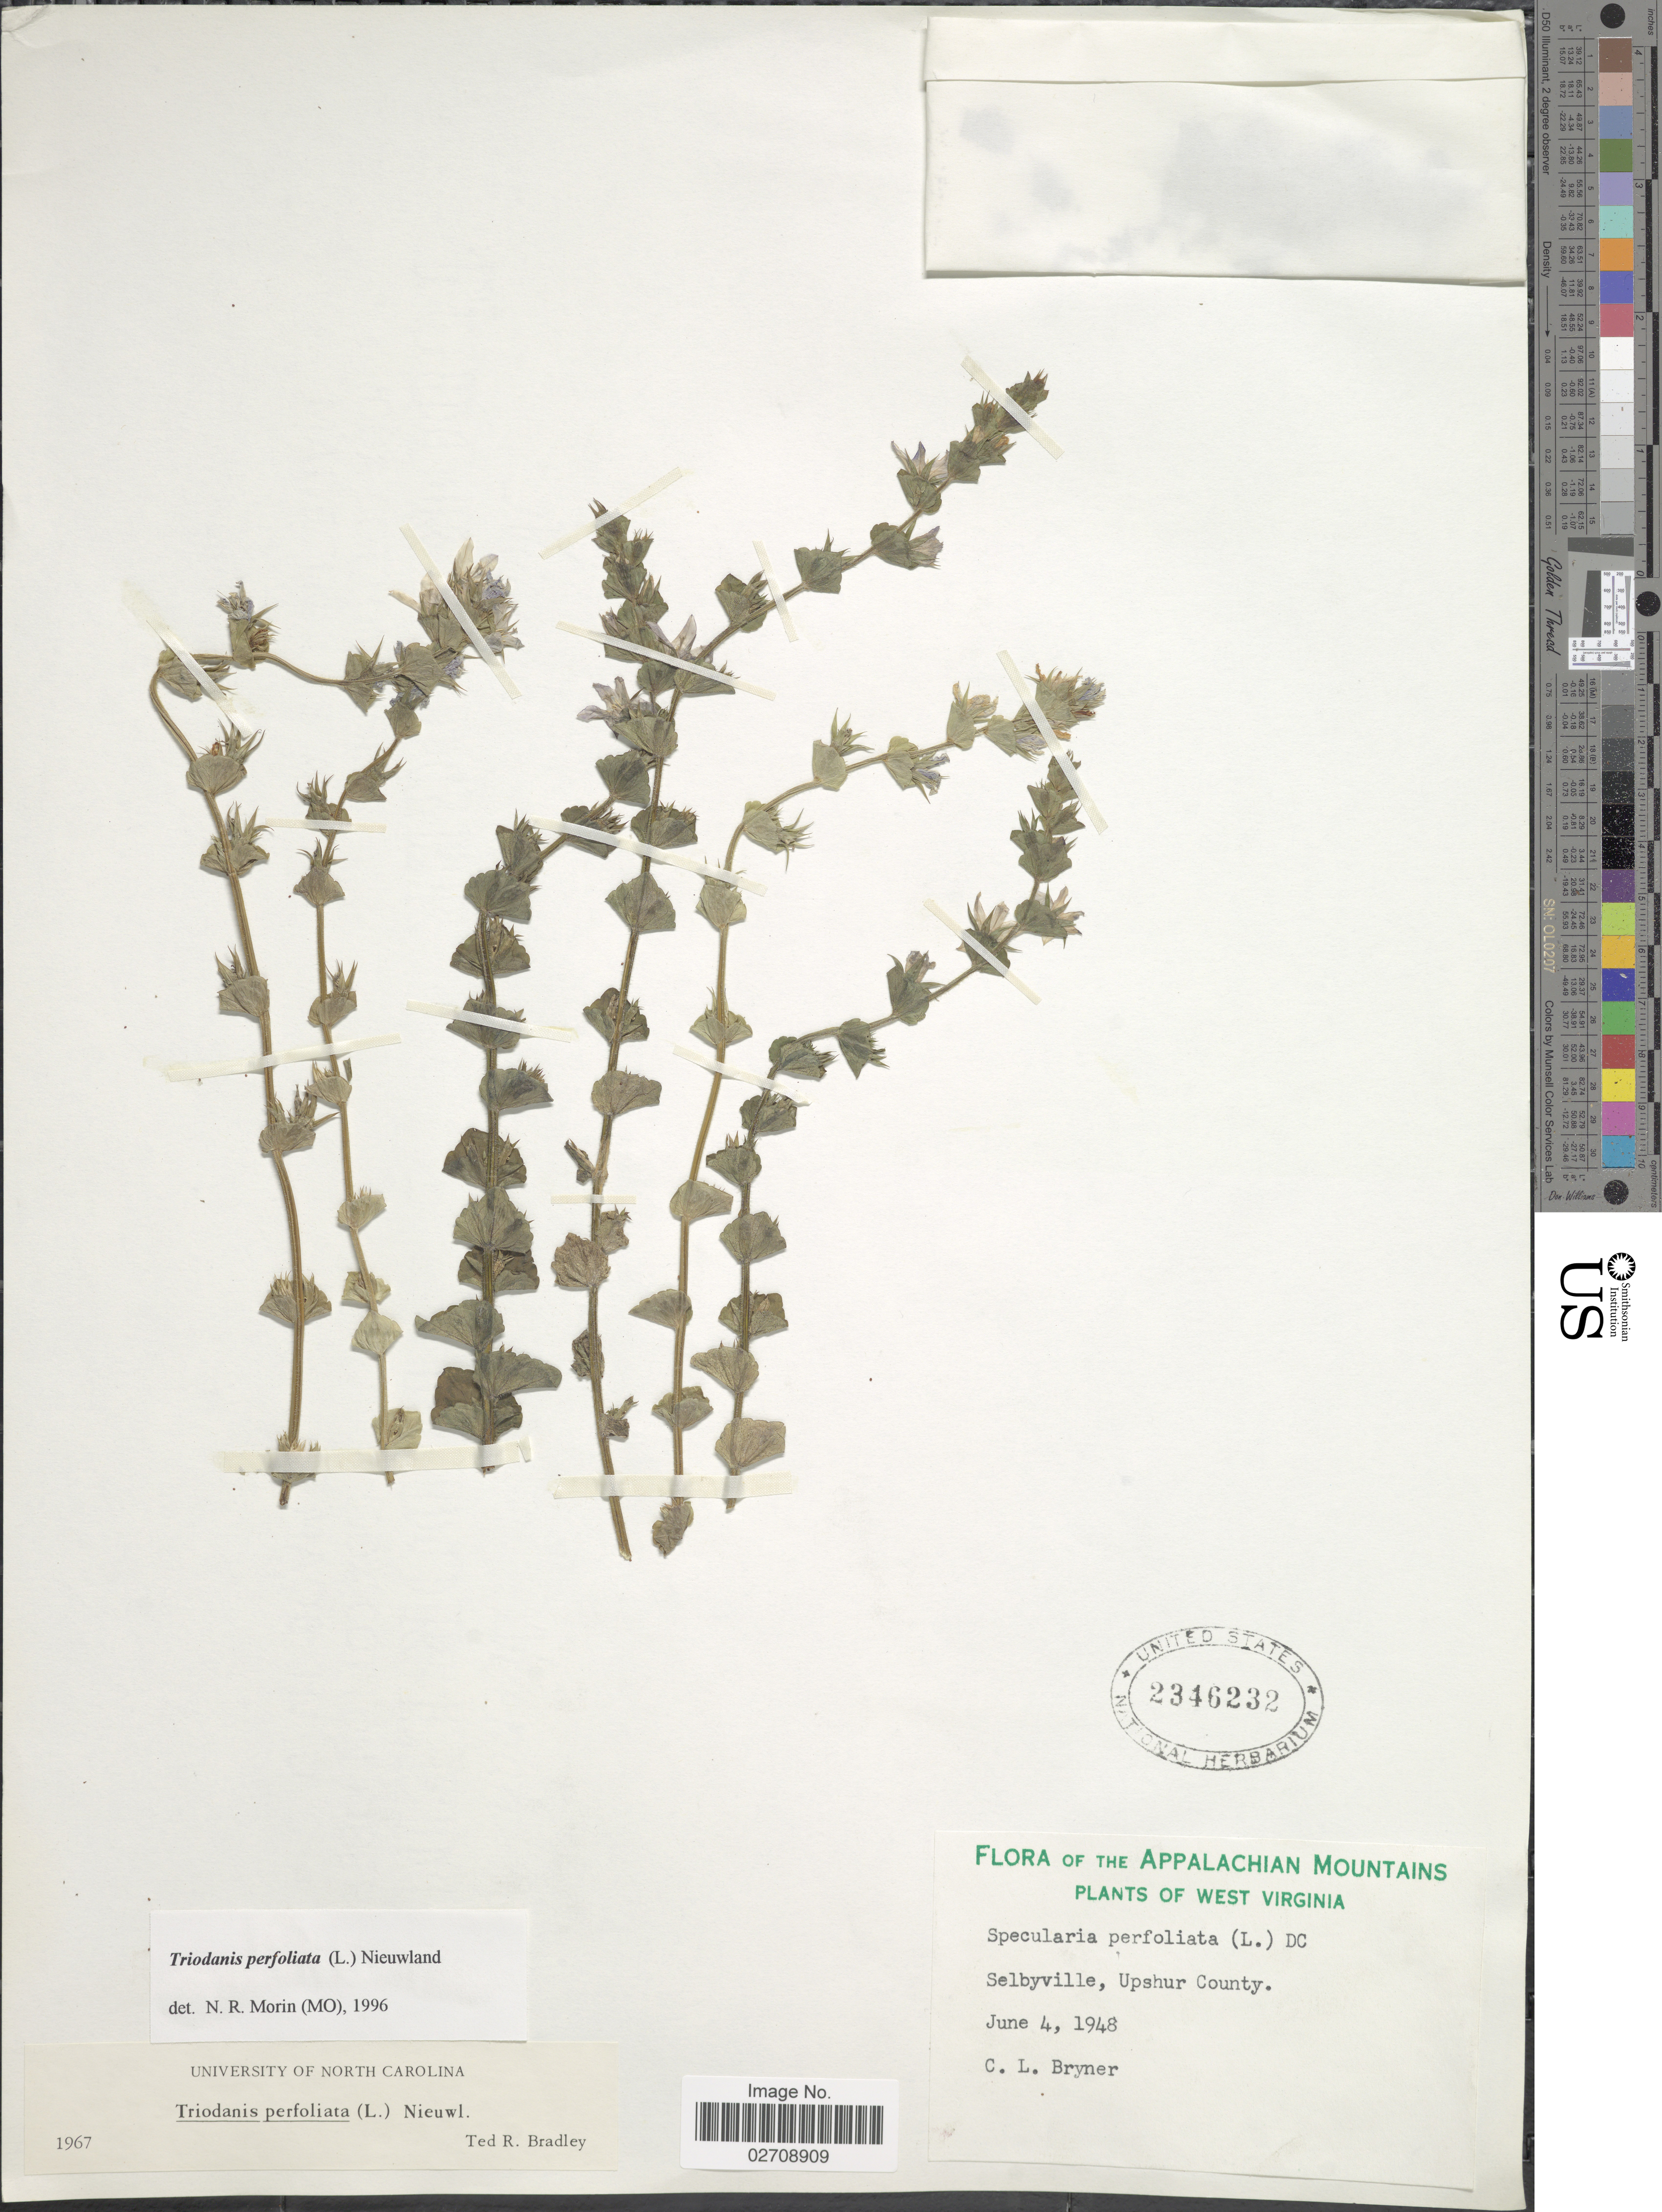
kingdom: Plantae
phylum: Tracheophyta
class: Magnoliopsida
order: Asterales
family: Campanulaceae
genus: Triodanis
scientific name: Triodanis perfoliata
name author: (L.) Nieuwl.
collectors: C. Bryner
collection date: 1948-06-04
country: United States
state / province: West Virginia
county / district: Upshur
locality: The Appalachian Mountains, West Virginia, Selbyville, Upshur County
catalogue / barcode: US 2346232